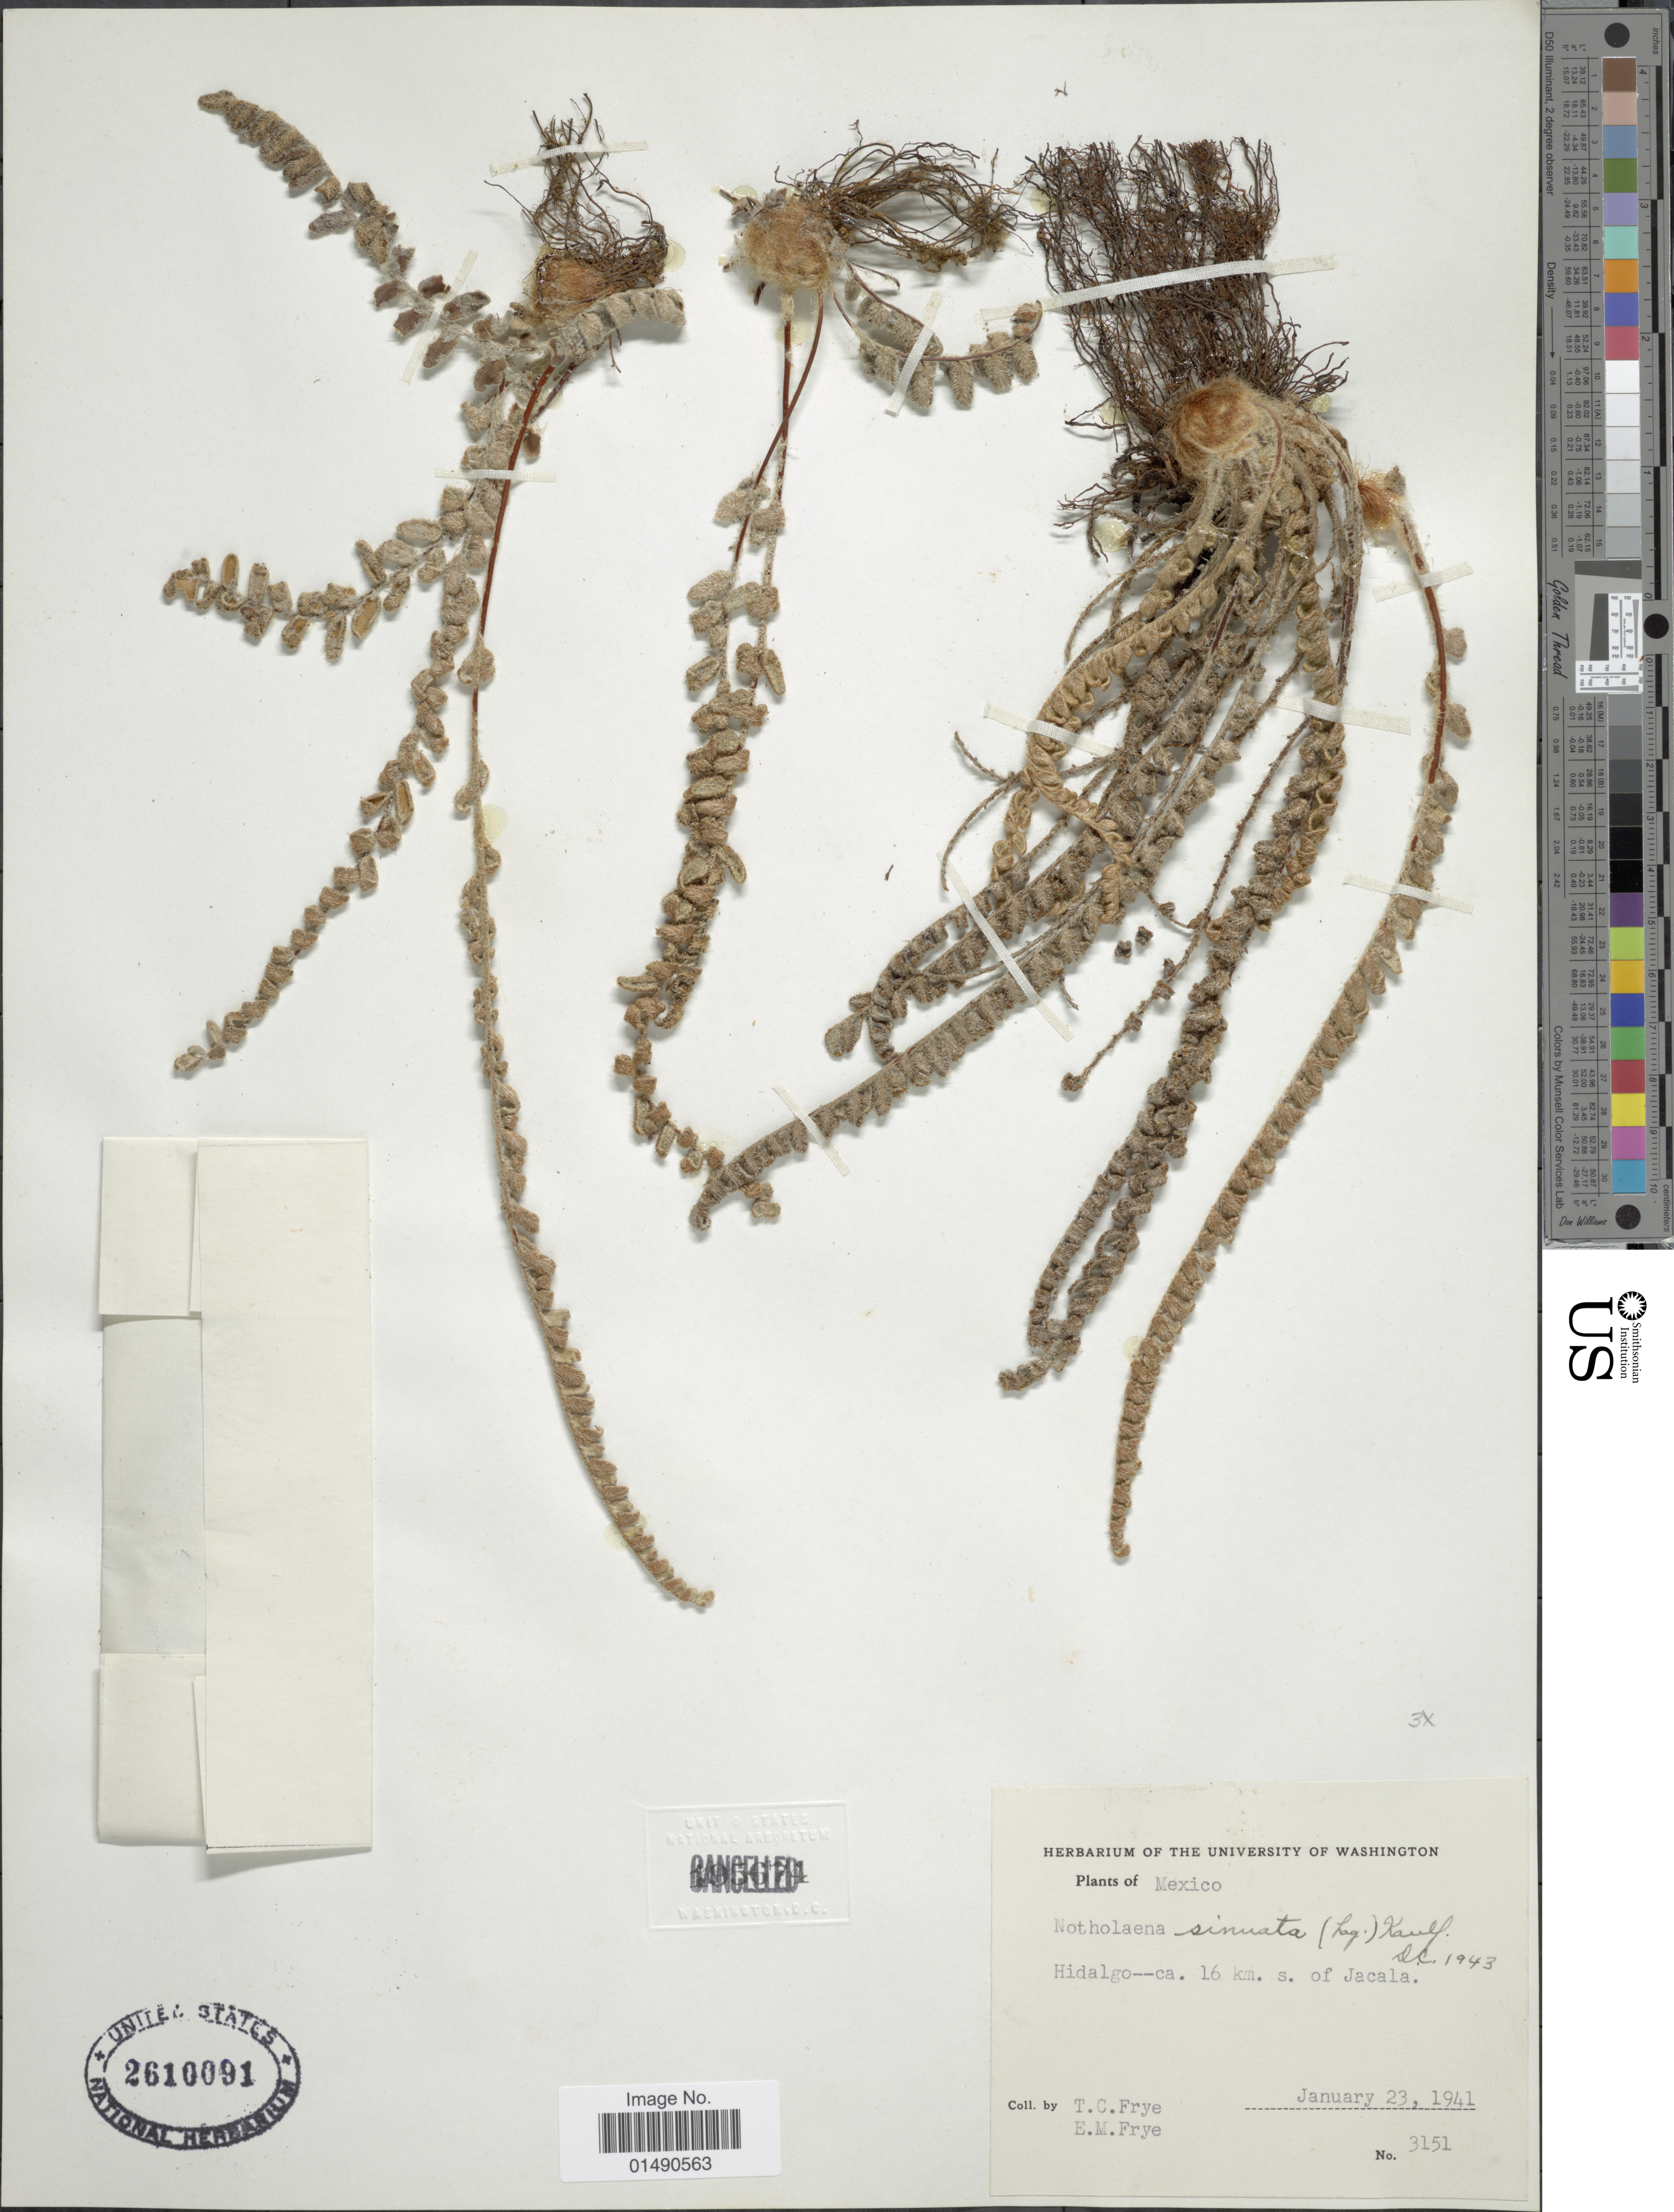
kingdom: Plantae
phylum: Tracheophyta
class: Polypodiopsida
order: Polypodiales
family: Pteridaceae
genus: Astrolepis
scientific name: Astrolepis crassifolia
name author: (Houlston & T. Moore) D.M. Benham & Windham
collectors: T. C. Frye & E. Frye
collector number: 3151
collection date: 1941-01-23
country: Mexico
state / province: Hidalgo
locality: Ca. 16 km, s. of Jacala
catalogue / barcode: US 2610091